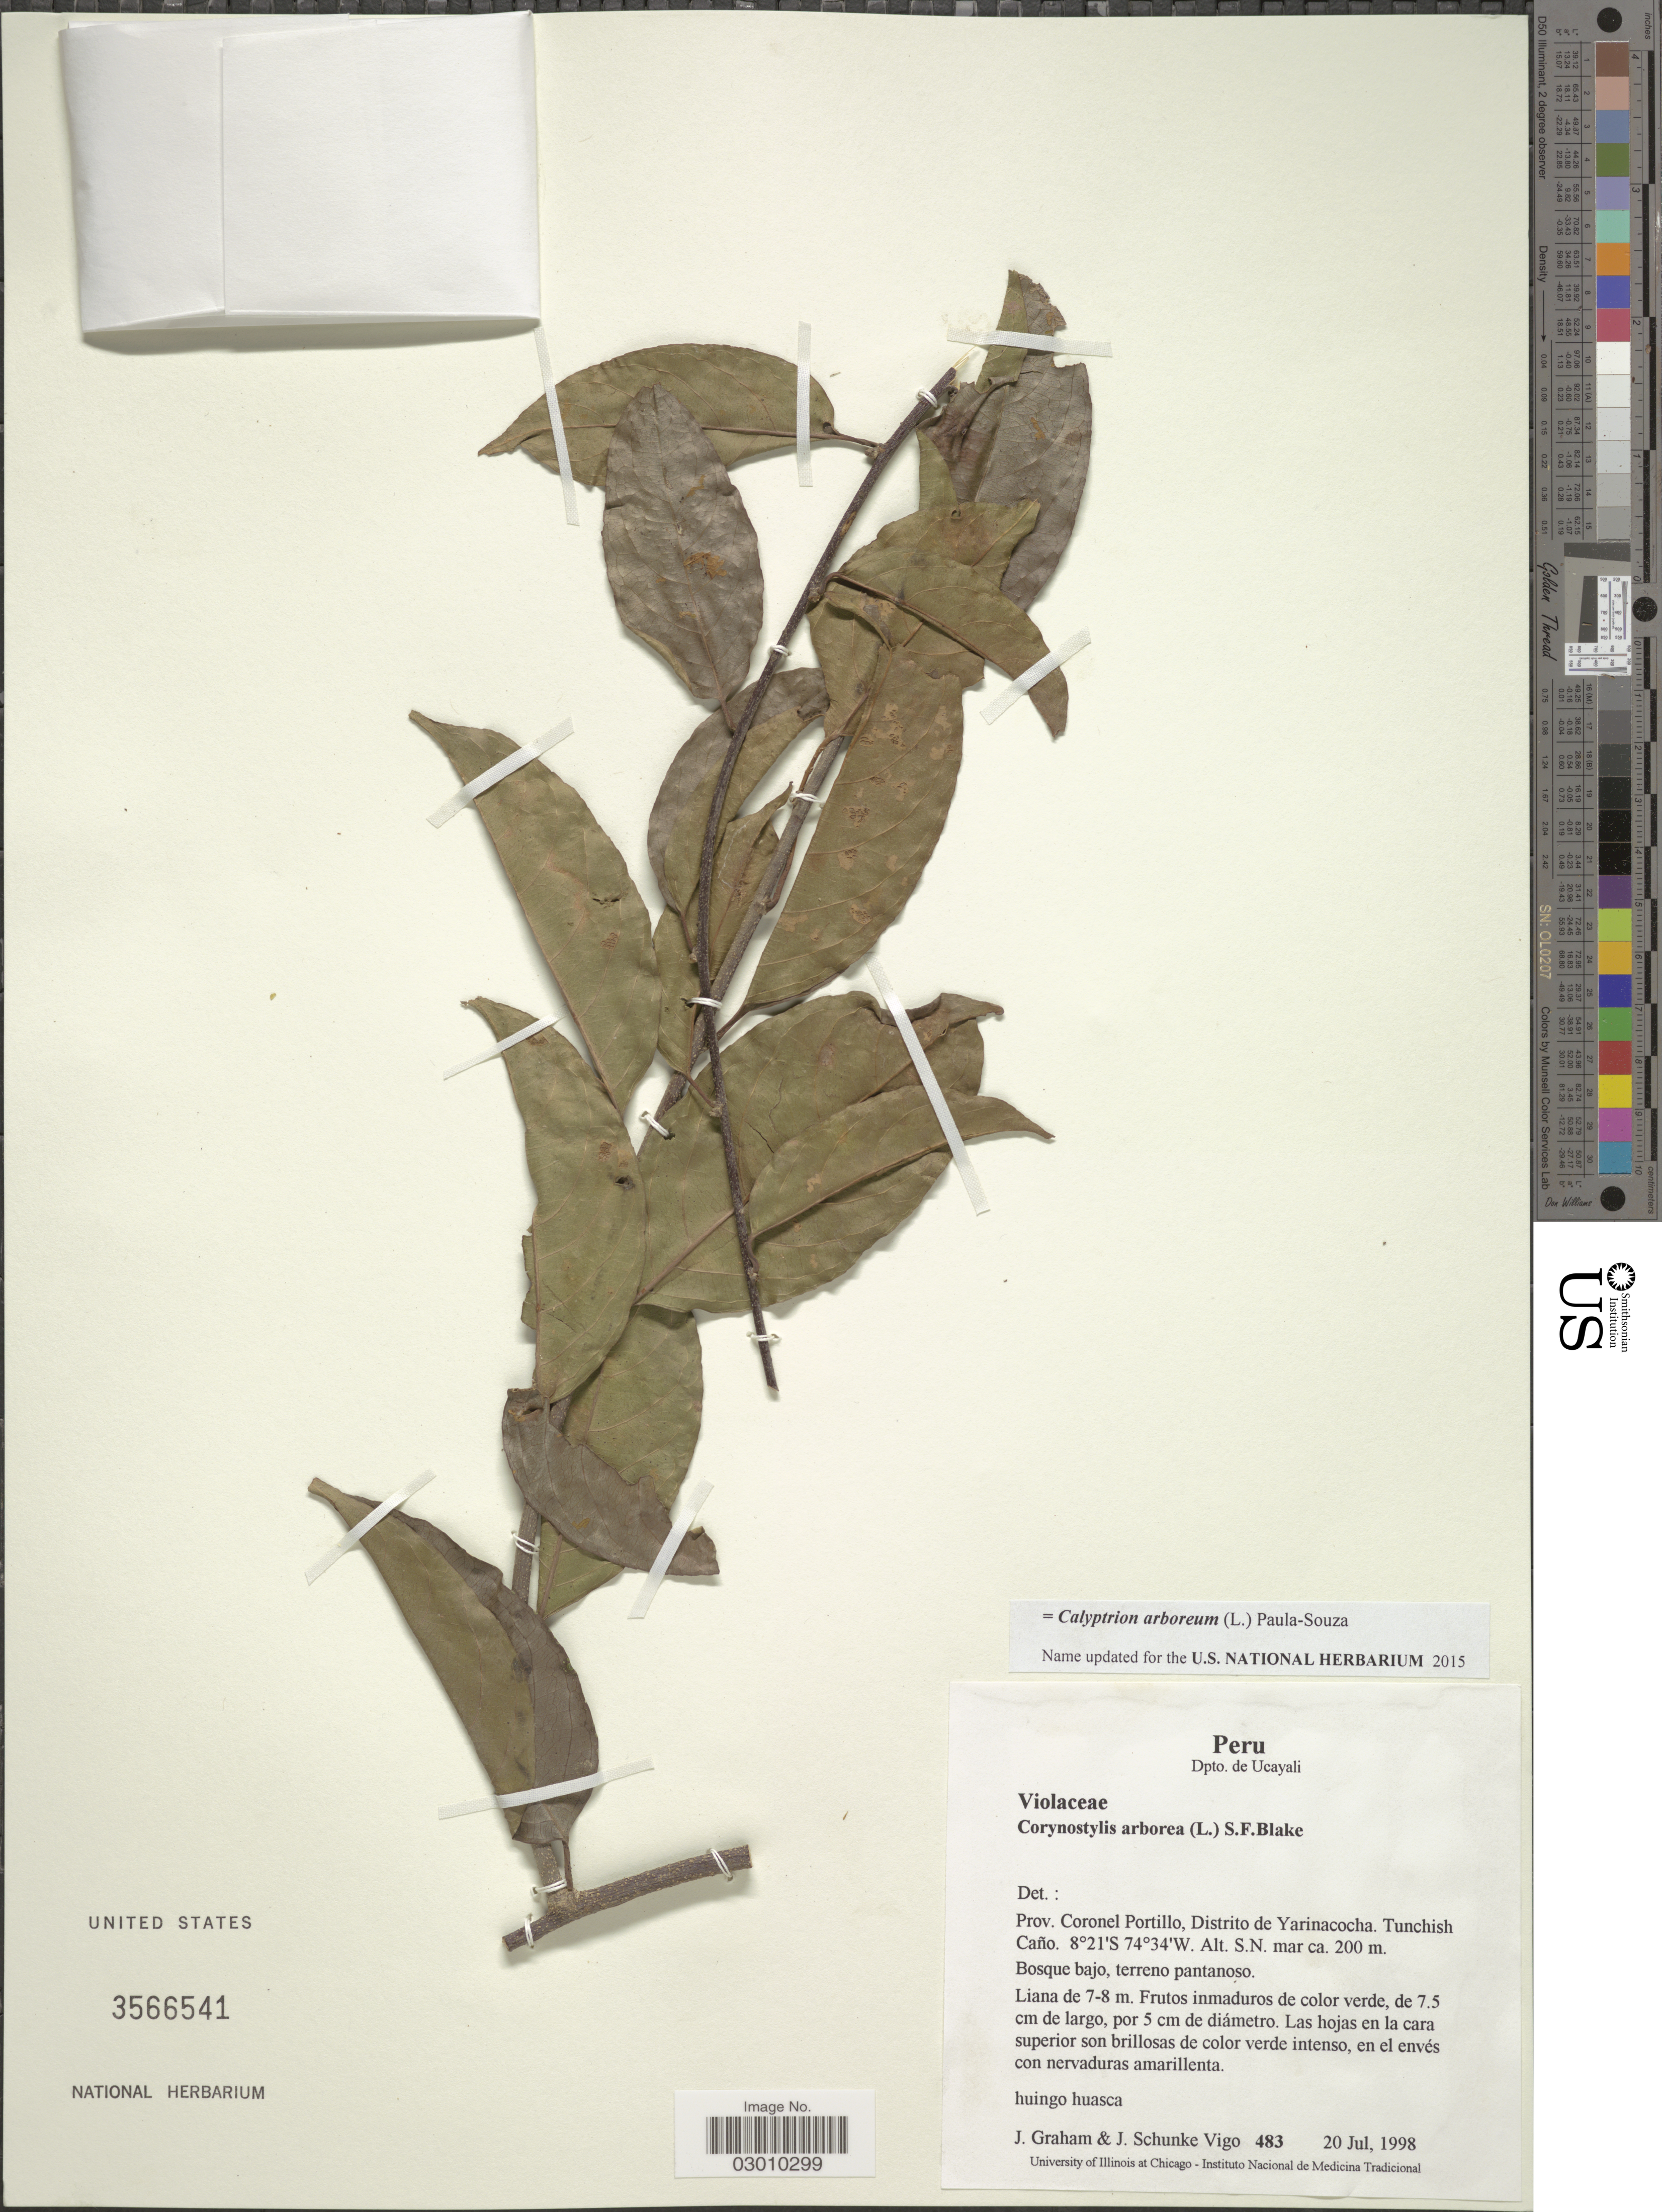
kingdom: Plantae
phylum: Tracheophyta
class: Magnoliopsida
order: Malpighiales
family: Violaceae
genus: Calyptrion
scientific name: Calyptrion arboreum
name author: (L.) Paula-Souza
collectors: J. Graham & J. Schunke Vigo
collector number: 483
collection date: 1998-07-20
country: Peru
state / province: Ucayali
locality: Dpto. de Ucayali. Prov. Coronel Portillo. Distrito de Yarinacocha. Tunchish Caño.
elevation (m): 200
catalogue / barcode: US 3566541